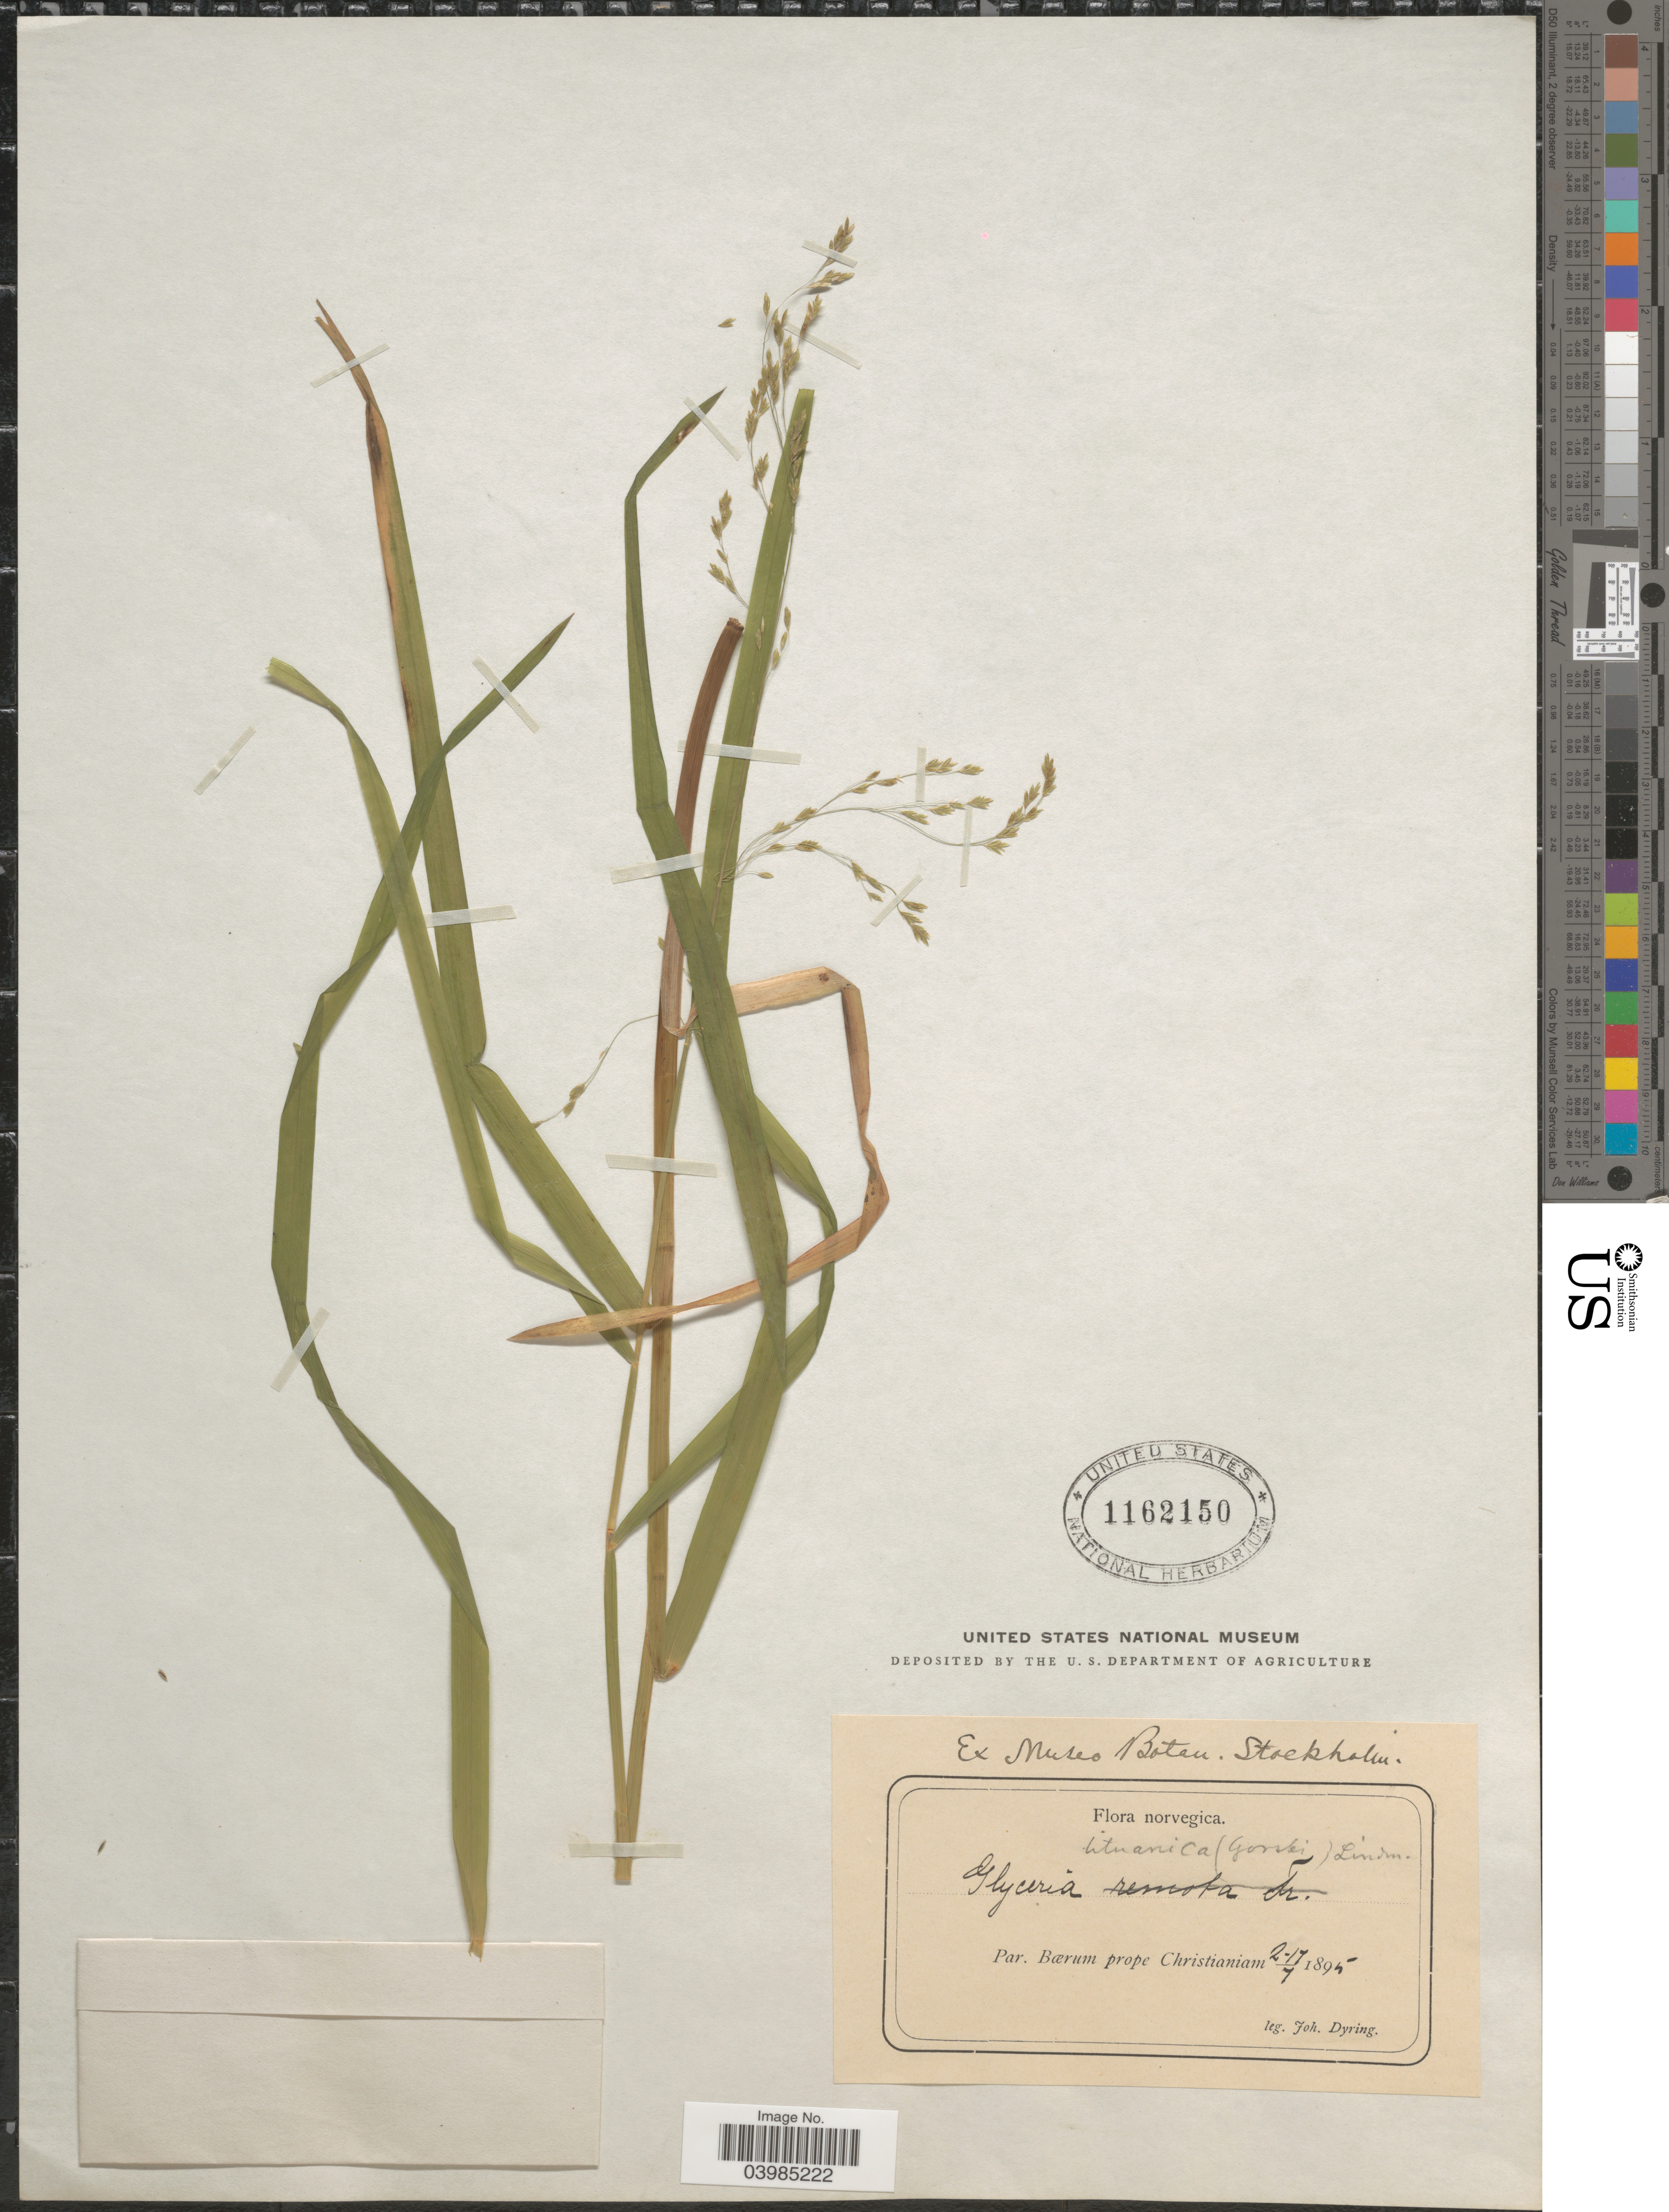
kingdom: Plantae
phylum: Tracheophyta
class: Liliopsida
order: Poales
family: Poaceae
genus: Glyceria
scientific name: Glyceria lithuanica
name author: (Gorski) Gorski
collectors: J. Dyring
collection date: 1895-07-02/1895-07-17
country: Norway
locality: Norvegica. Par. Bærum prope Christianiam.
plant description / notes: Mullinger, M.D. - University of Vermont - leaf tissue:DNA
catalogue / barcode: US 1162150